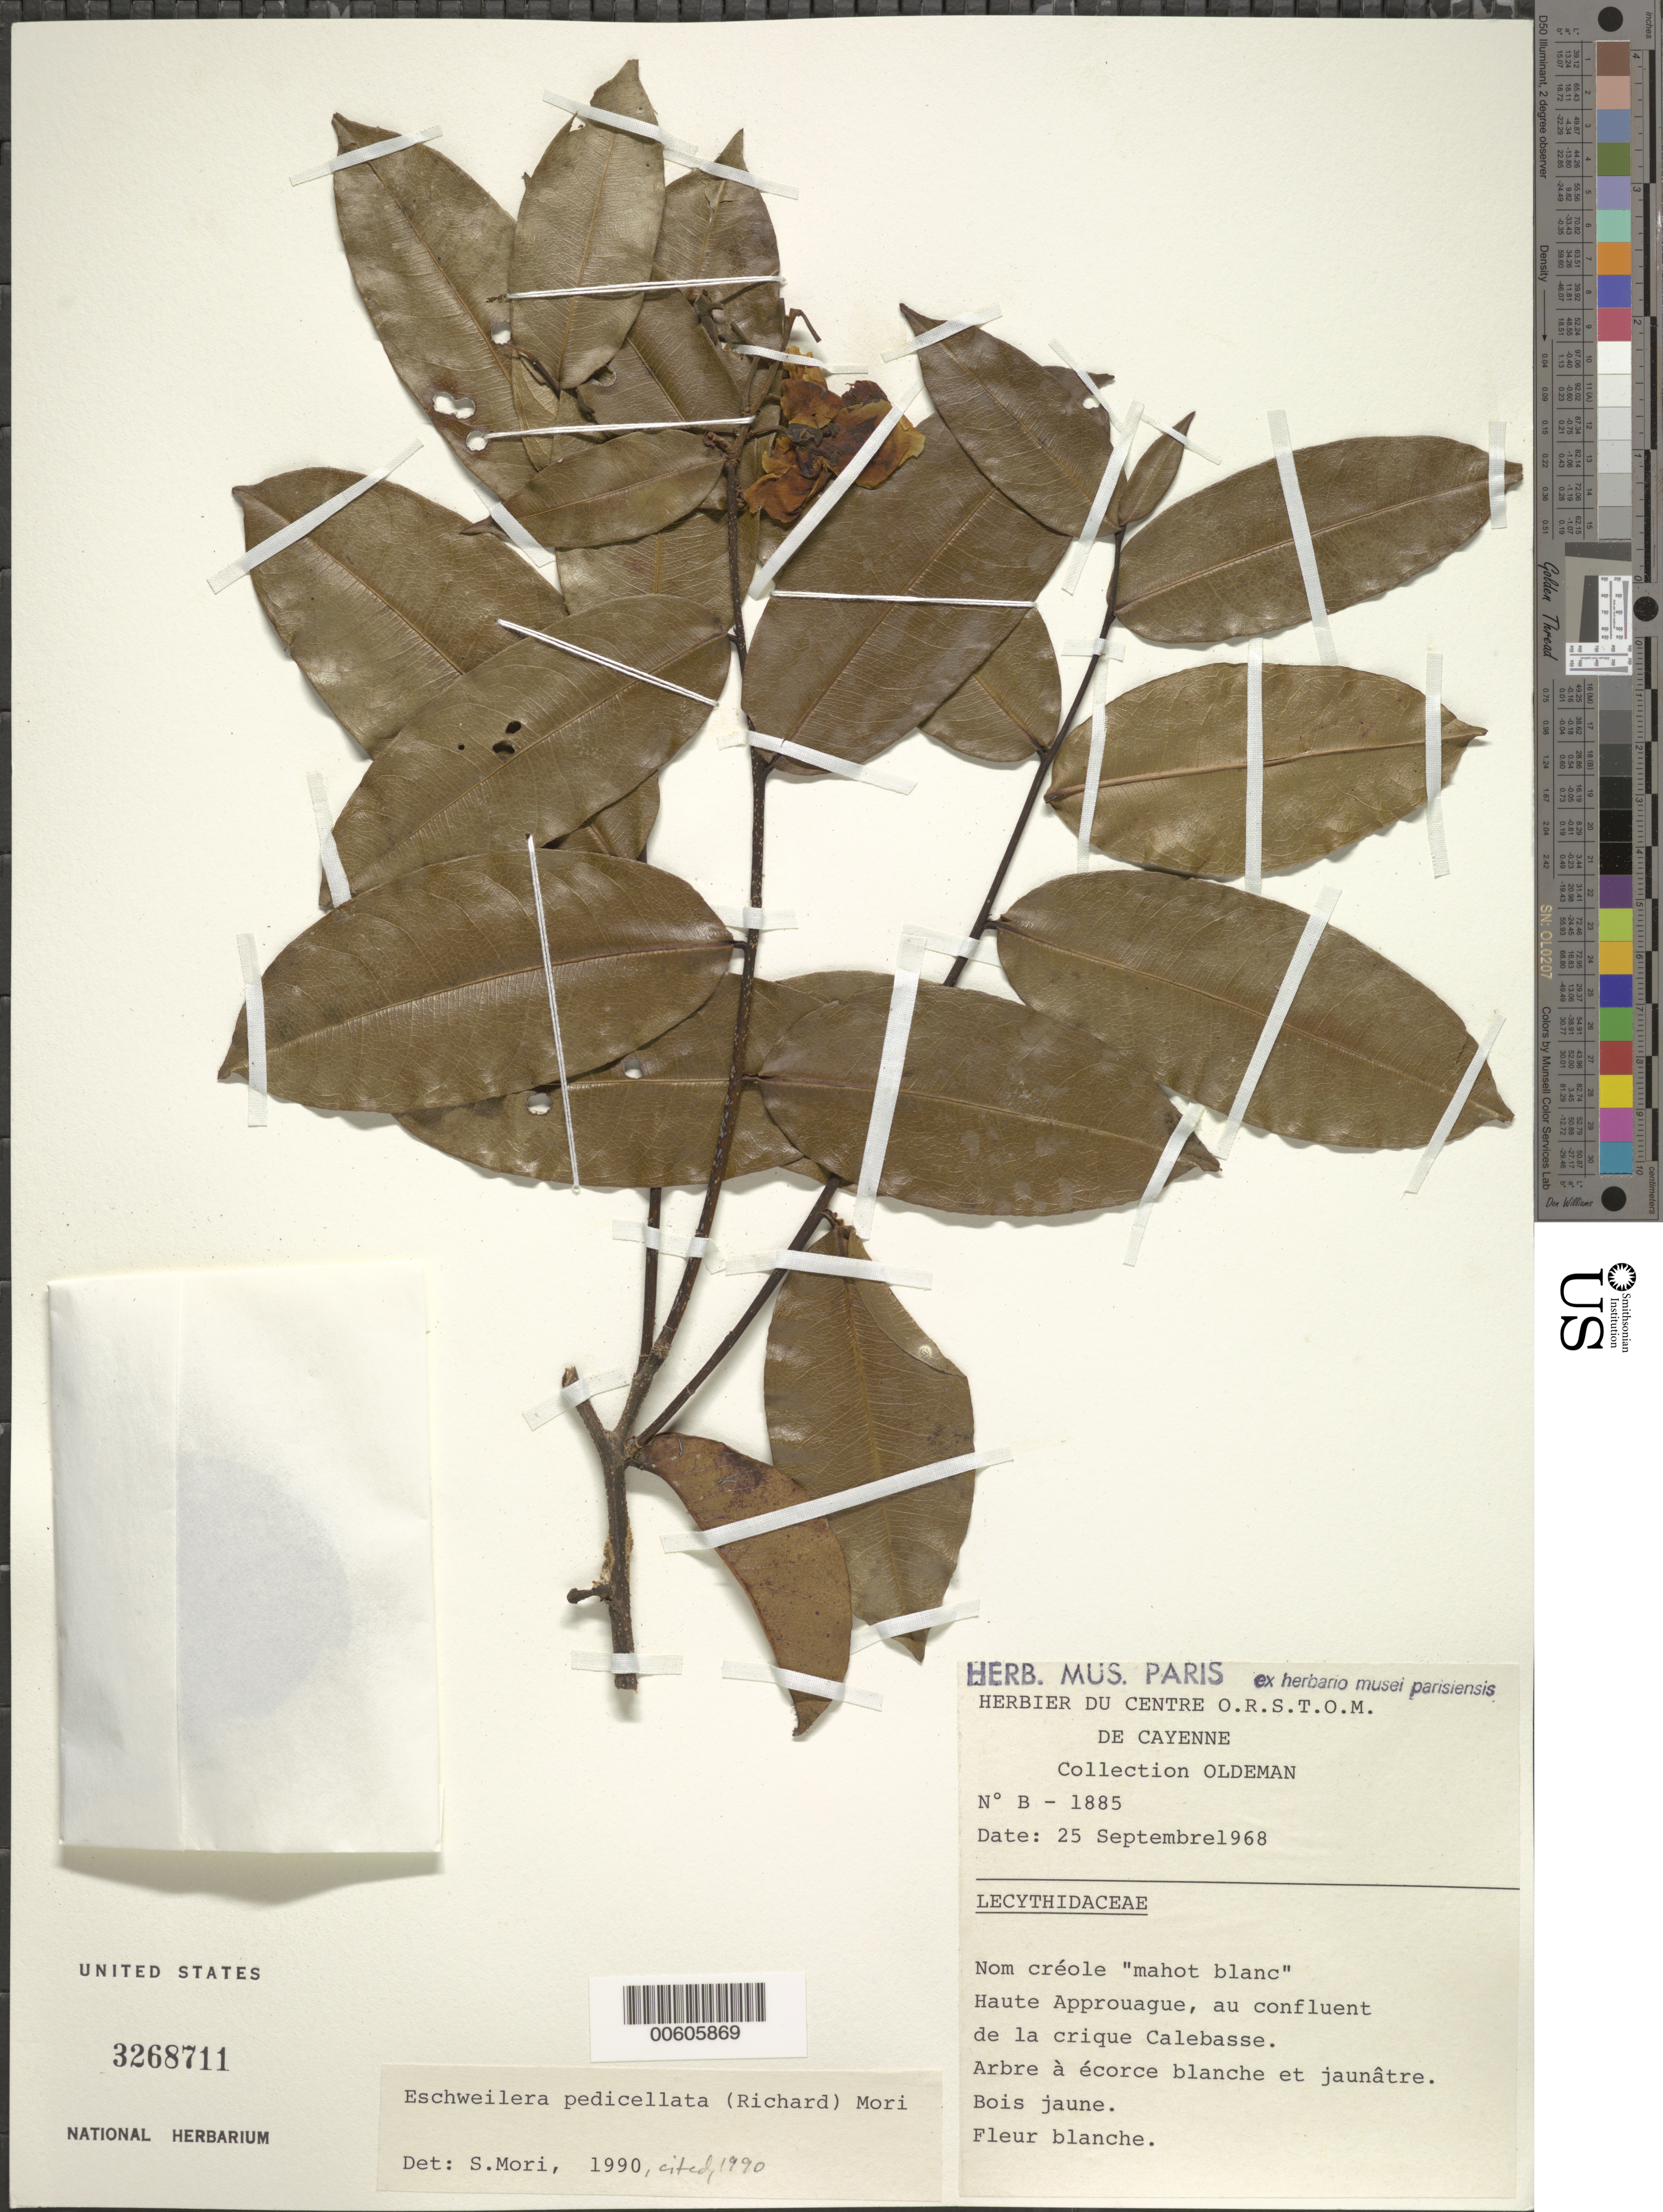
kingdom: Plantae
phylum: Tracheophyta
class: Magnoliopsida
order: Ericales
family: Lecythidaceae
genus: Eschweilera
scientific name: Eschweilera pedicellata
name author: (Rich.) S.A. Mori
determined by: Mori, Scott A.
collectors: R. Oldeman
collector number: B 1885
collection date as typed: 25-Sep-68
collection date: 1968-09-25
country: French Guiana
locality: Haute Approuague, au confluent de la crique Calebasse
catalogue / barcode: US 3268711